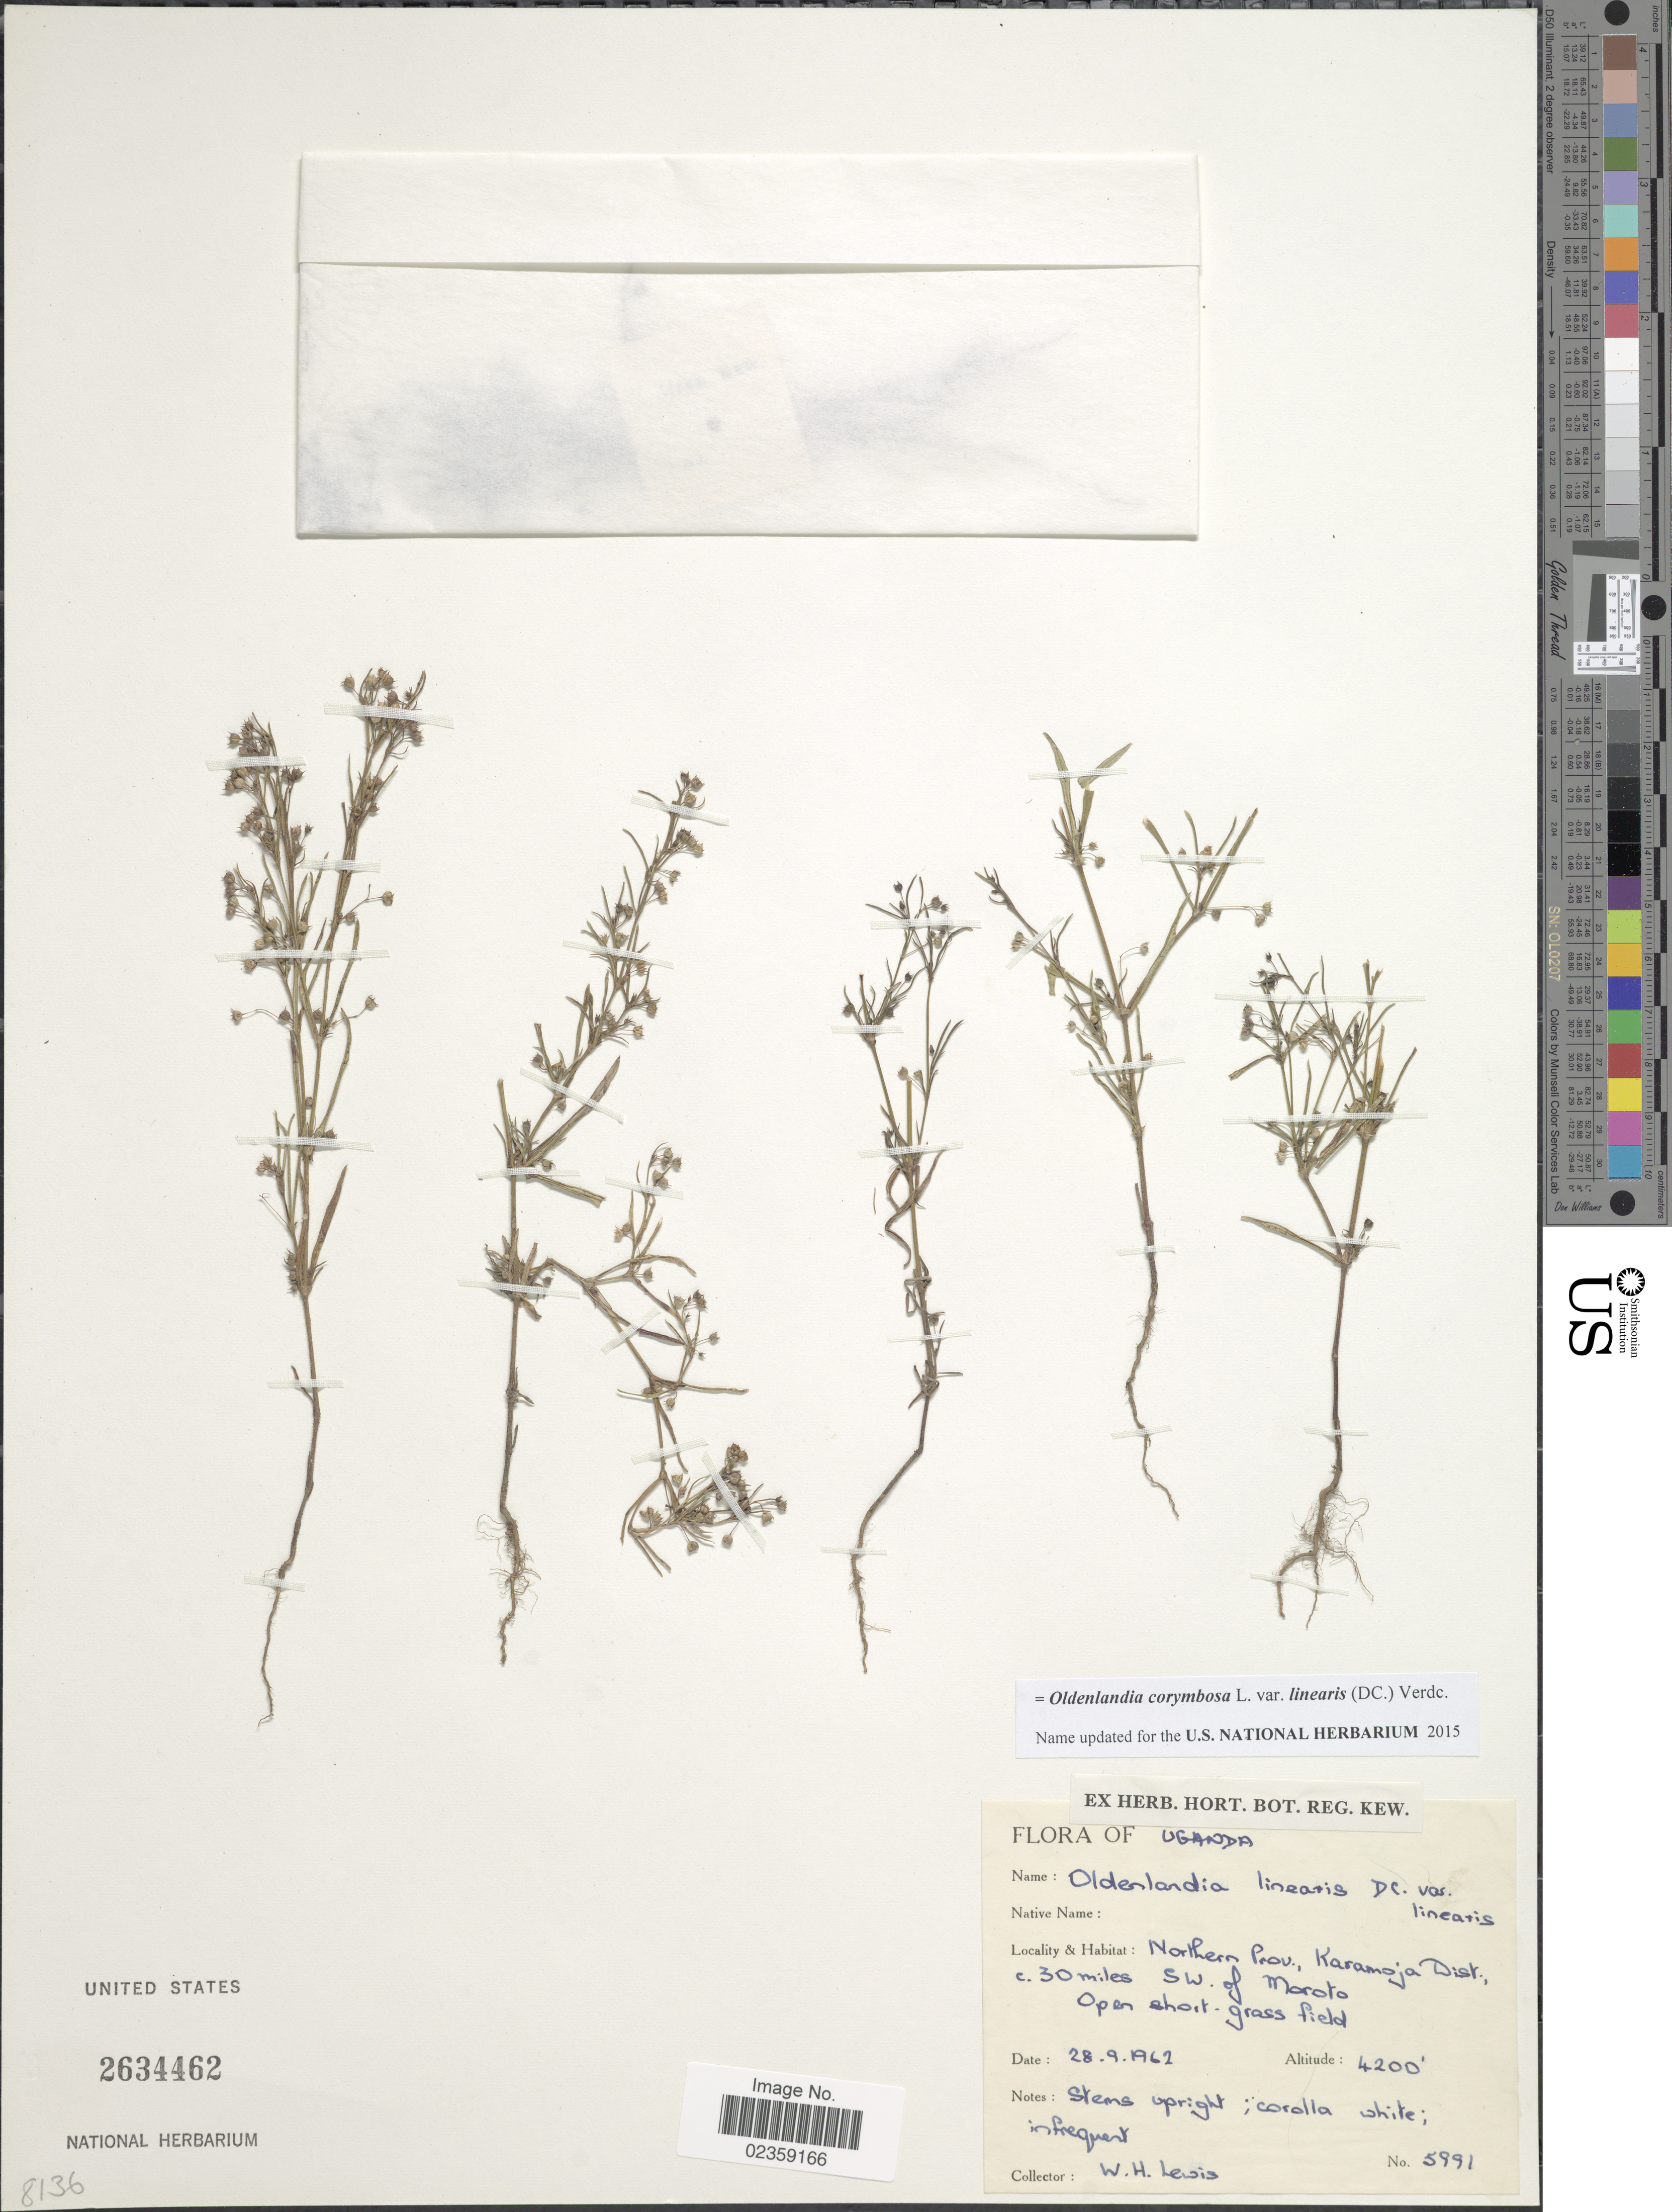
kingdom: Plantae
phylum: Tracheophyta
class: Magnoliopsida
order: Gentianales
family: Rubiaceae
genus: Oldenlandia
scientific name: Oldenlandia linearis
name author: DC.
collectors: W. H. Lewis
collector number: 5991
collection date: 1962-09-28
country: Uganda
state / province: Northern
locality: Northern Prov., Karamoja Dist., c. 30 miles SW. of Moroto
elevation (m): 1280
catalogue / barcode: US 2634462